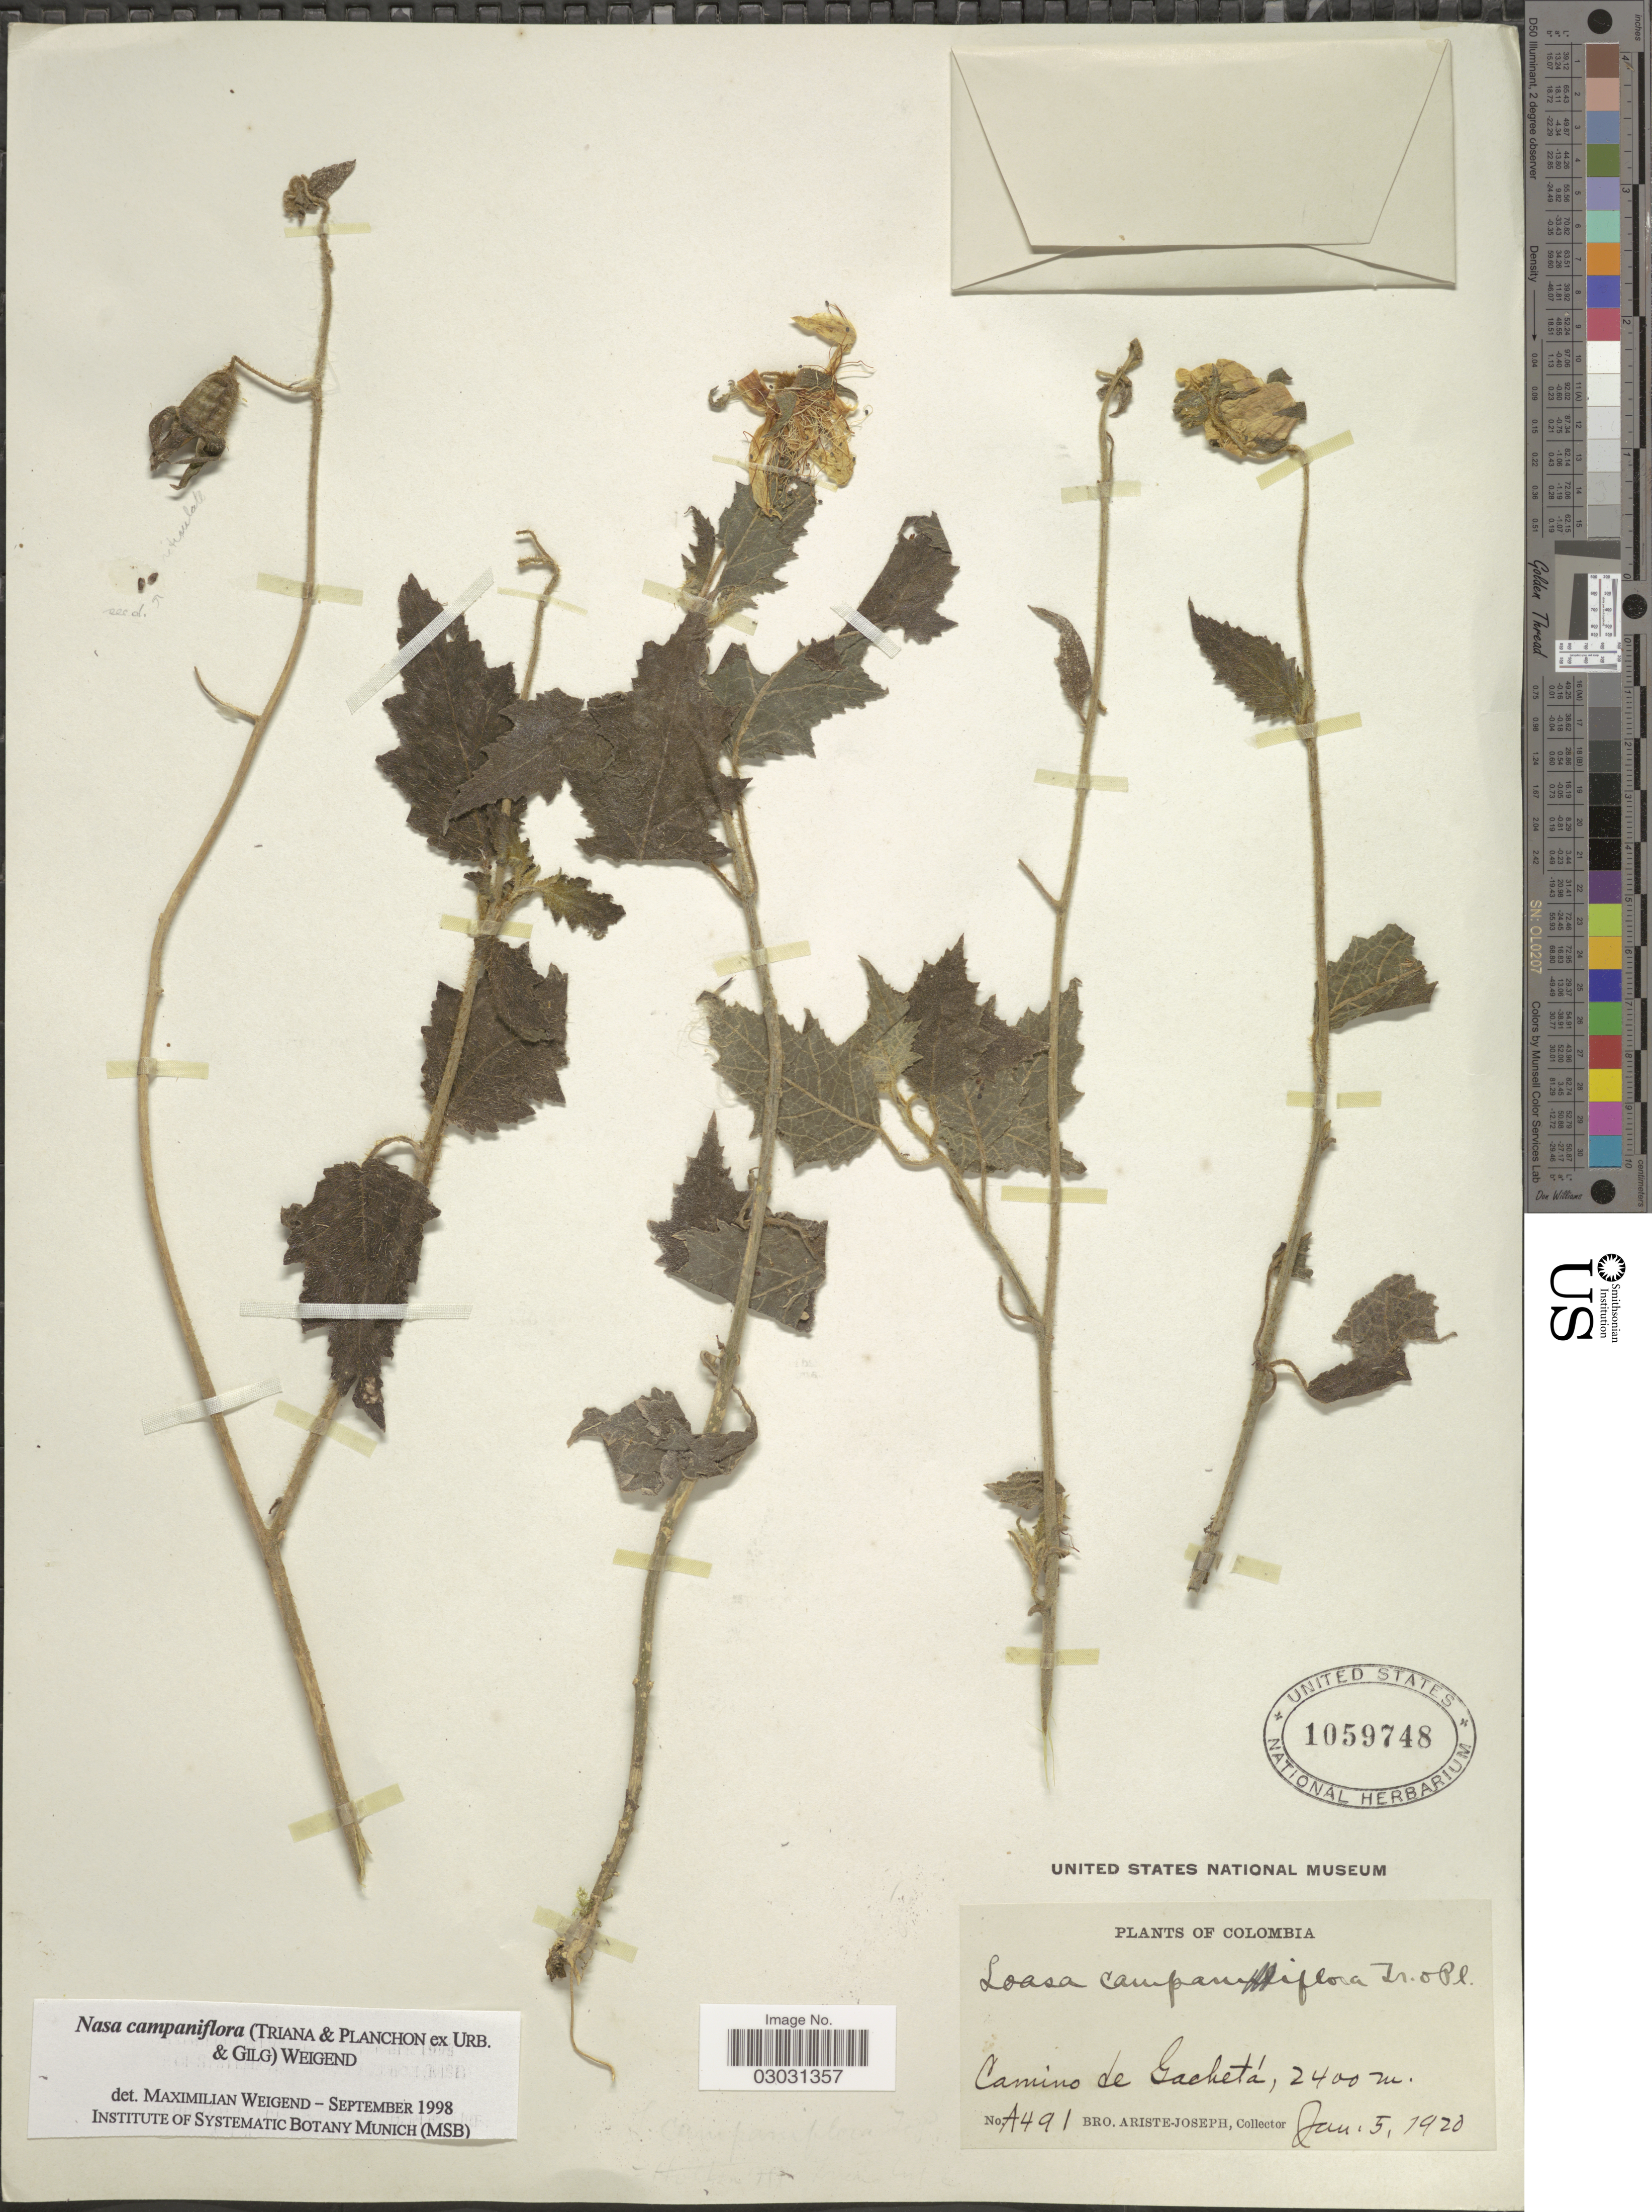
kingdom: Plantae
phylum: Tracheophyta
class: Magnoliopsida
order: Cornales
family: Loasaceae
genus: Nasa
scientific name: Nasa campaniflora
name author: (Triana & Planch. ex Urb. & Gilg) Weigend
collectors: Bro. Ariste-Joseph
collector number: A491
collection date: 1920-01-05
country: Colombia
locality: Camino de Gachetá.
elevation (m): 2400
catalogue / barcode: US 1059748